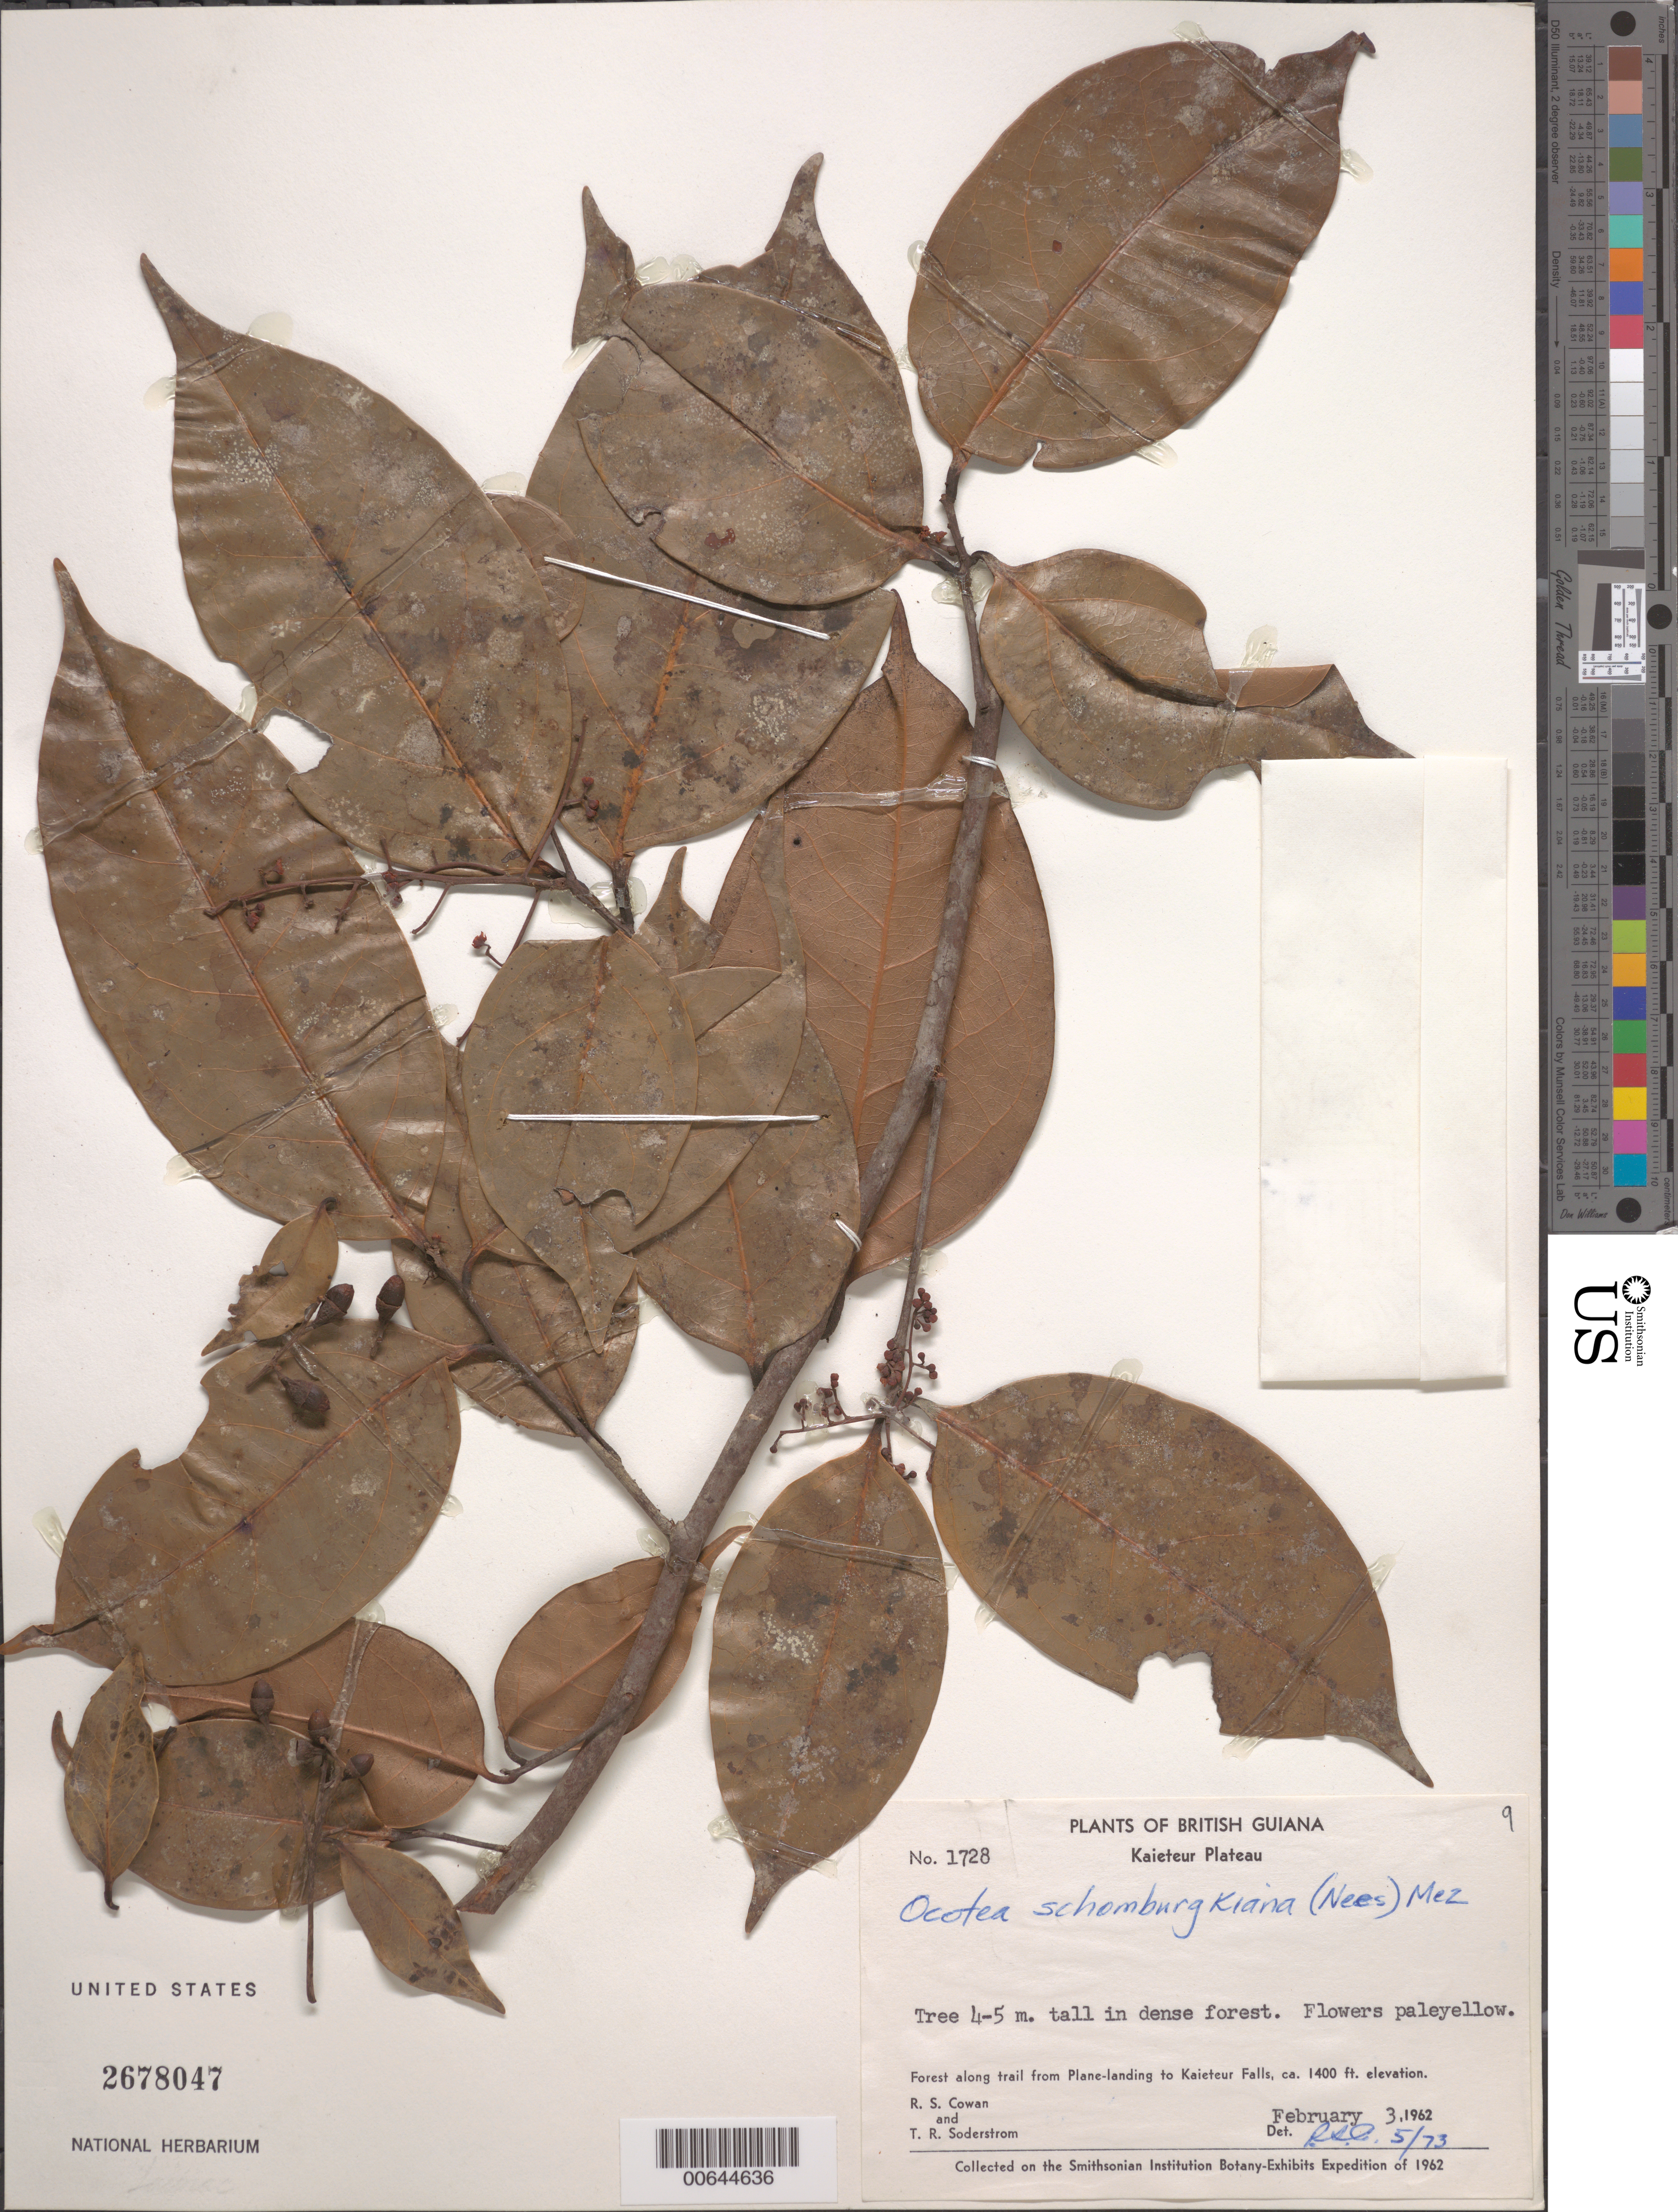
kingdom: Plantae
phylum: Tracheophyta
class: Magnoliopsida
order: Laurales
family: Lauraceae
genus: Ocotea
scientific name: Ocotea schomburgkiana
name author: (Nees) Mez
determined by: Cowan, R. S.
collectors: R. S. Cowan & T. R. Soderstrom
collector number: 1728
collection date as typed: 3-Feb-62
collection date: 1962-02-03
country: Guyana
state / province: Potaro-Siparuni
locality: Kaieteur Plateau, along trail from plane landing to Kaieteur Falls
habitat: Dense forest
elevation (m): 427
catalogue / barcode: US 2678047